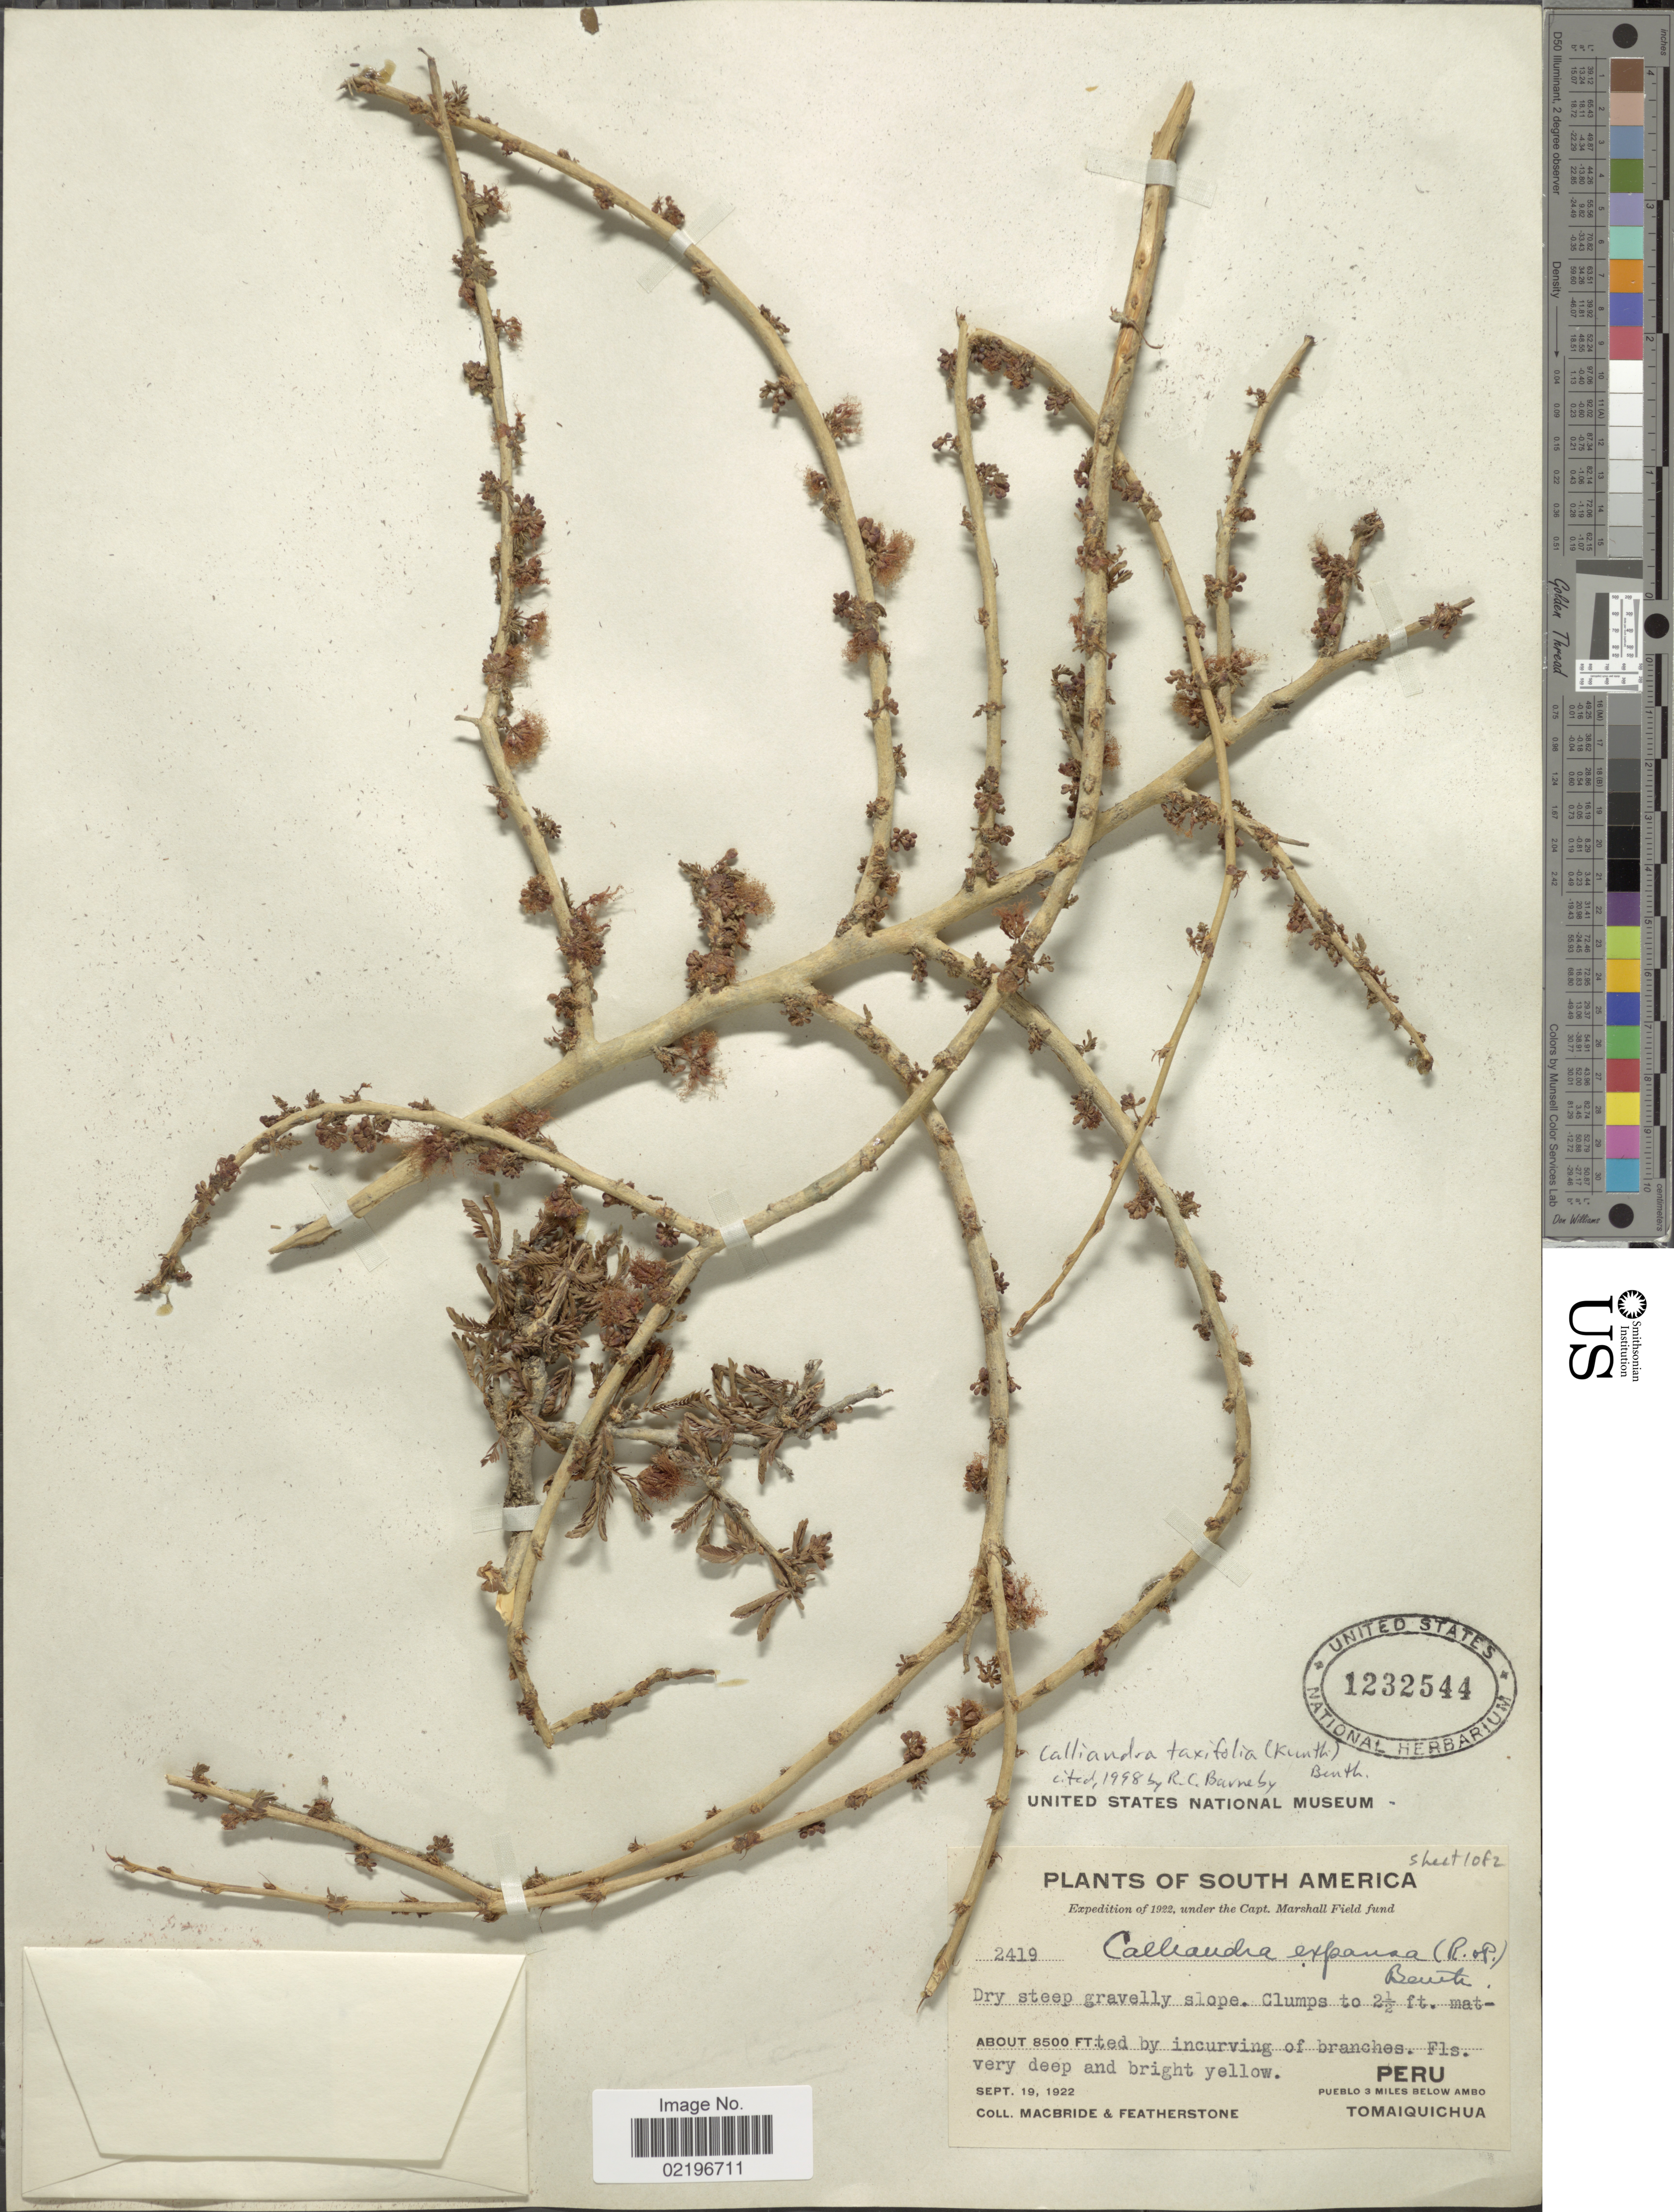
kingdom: Plantae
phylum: Tracheophyta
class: Magnoliopsida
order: Fabales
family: Fabaceae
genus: Calliandra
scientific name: Calliandra taxifolia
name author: (Kunth) Benth.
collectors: Macbride, -- & -. Featherstone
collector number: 2419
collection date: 1922-09-19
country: Peru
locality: Dry steep gravelly slope. Pueblo 3 miles below Ambo. Tomaiquichua.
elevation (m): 2591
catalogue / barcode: US 1232544